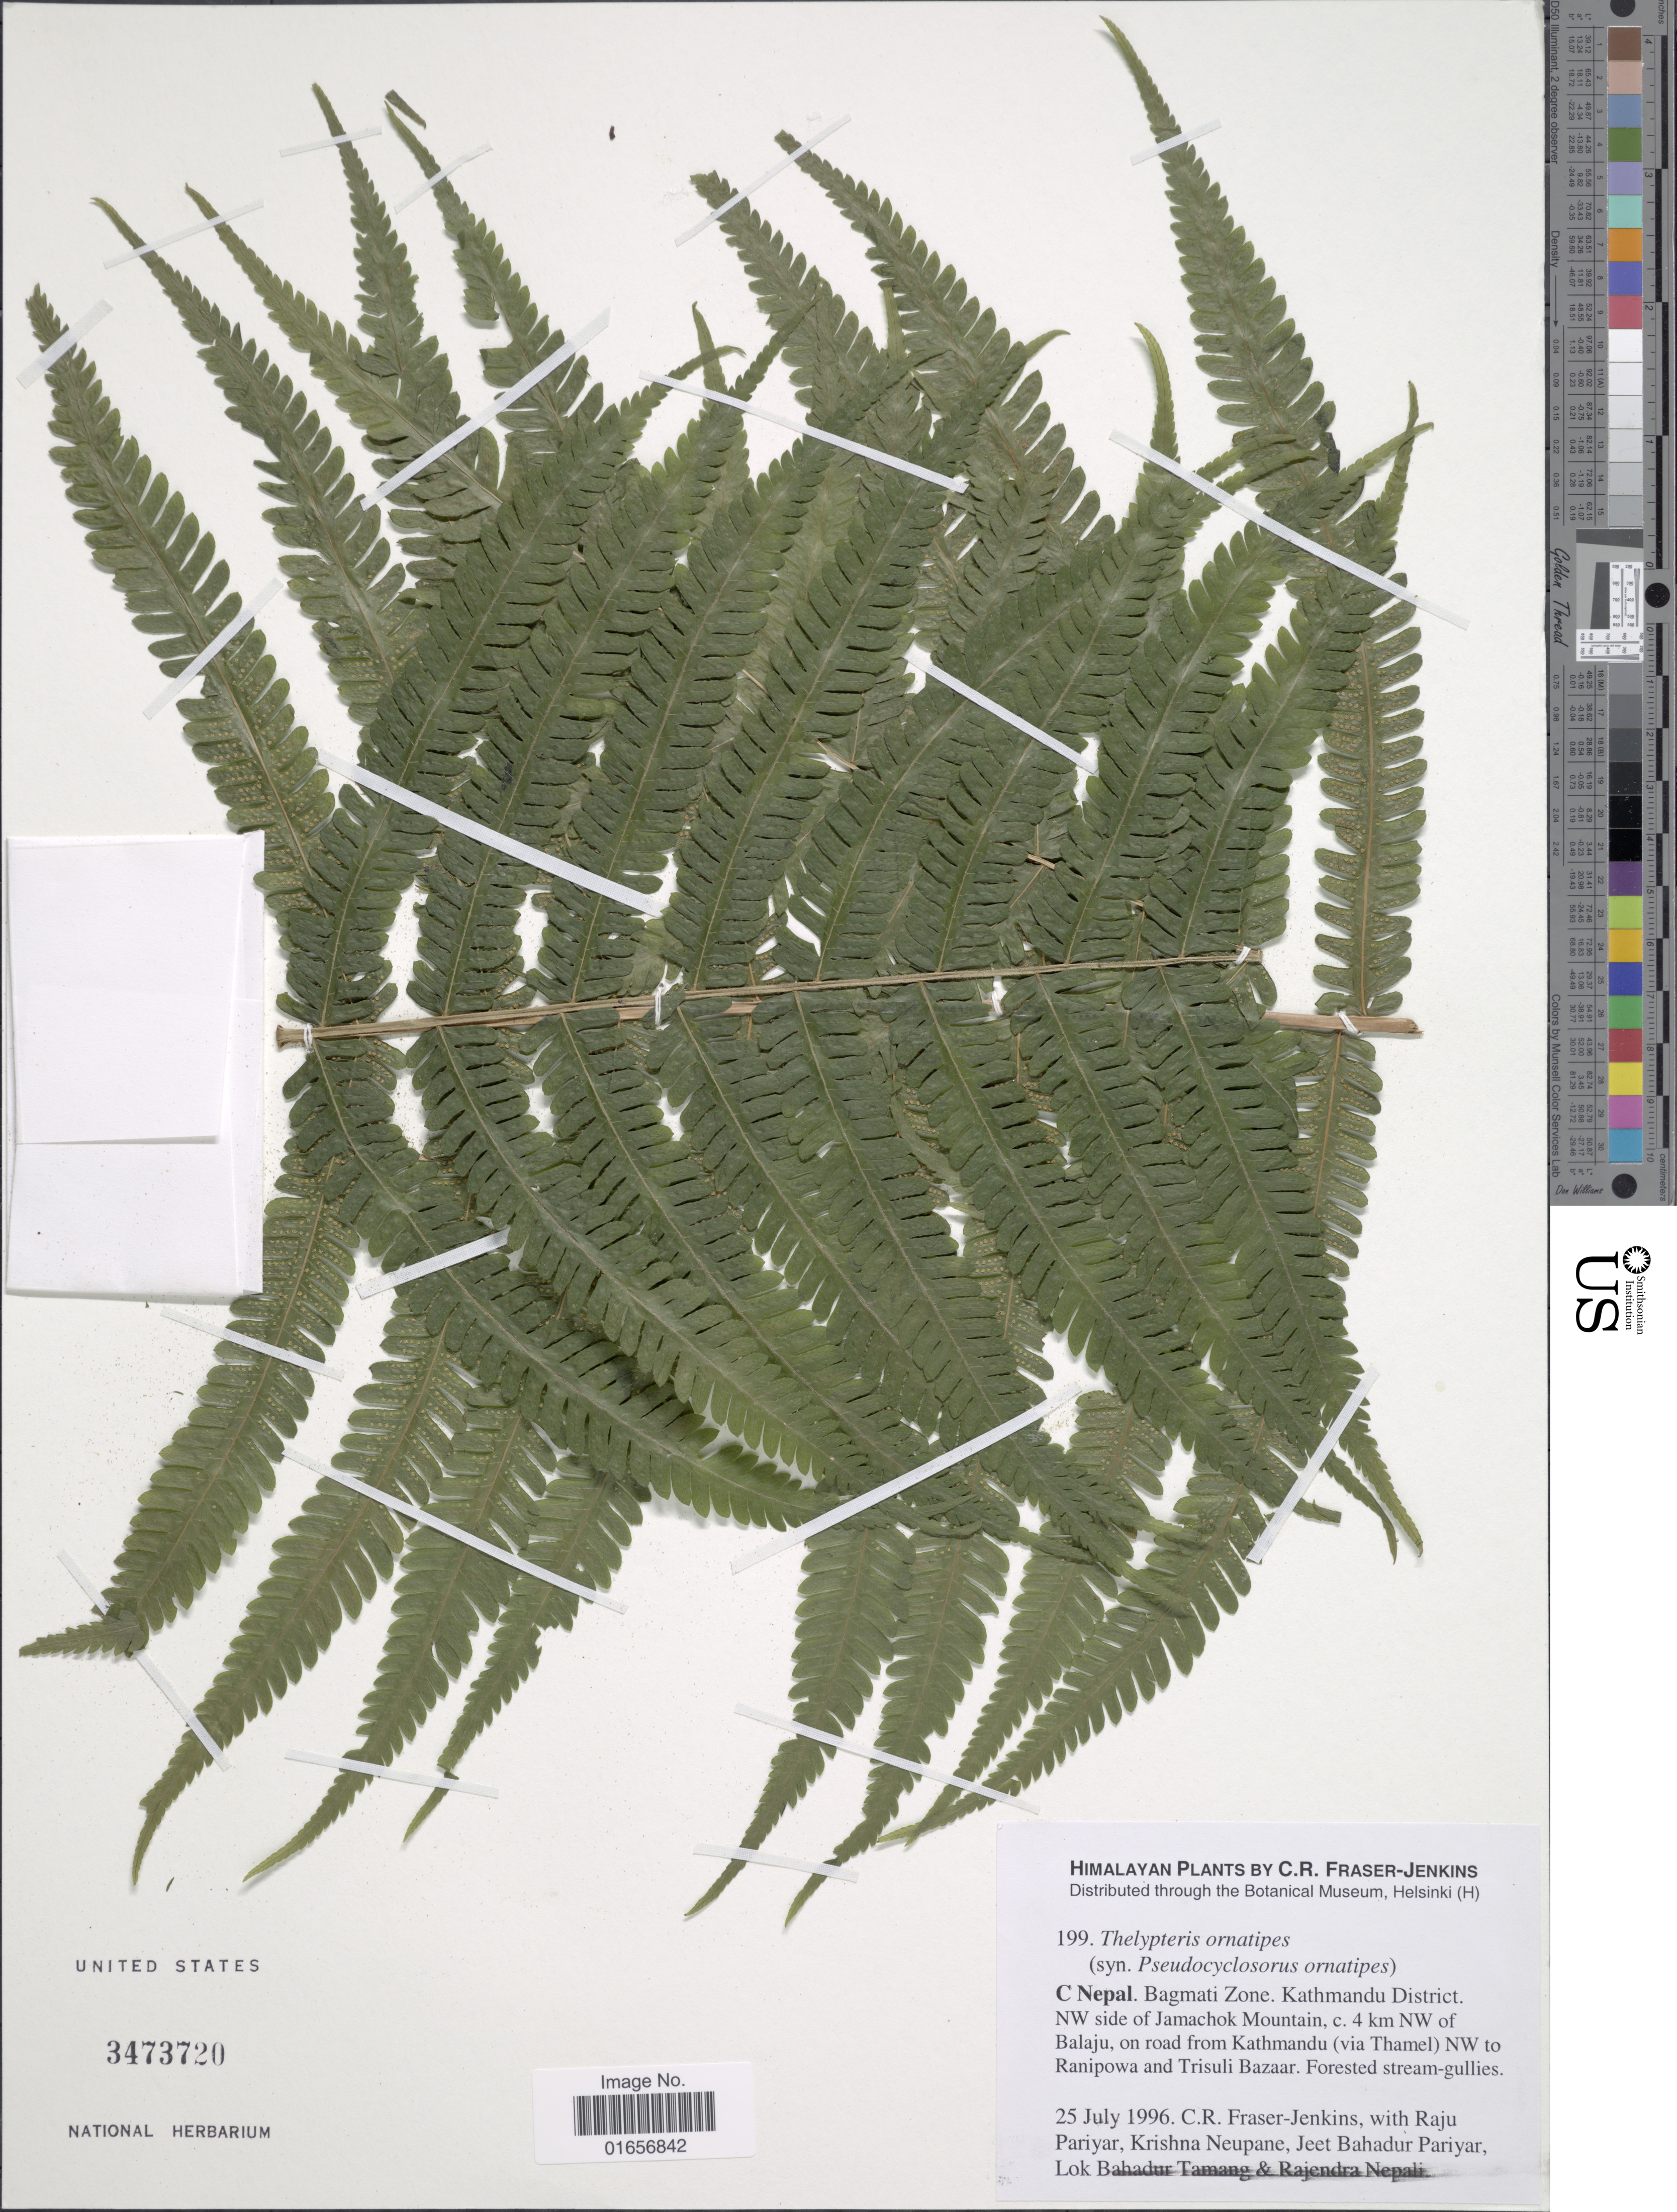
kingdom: Plantae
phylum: Tracheophyta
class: Polypodiopsida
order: Polypodiales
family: Thelypteridaceae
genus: Pseudocyclosorus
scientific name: Pseudocyclosorus ornatipes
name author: Holttum & J.W. Grimes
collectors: C. R. Fraser-Jenkins, R. Pariyar, K. Neupane, J. Pariyar & et al.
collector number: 199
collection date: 1996-07-25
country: Nepal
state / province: Bagmati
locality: C Nepal, Kathmandu District, NW side of Jamachok Mountain, c. 4 km NW of Balaju, on road from Kathmandu (via Thamel) NW to Ranipowa and Trisuli Bazaar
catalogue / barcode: US 3473720